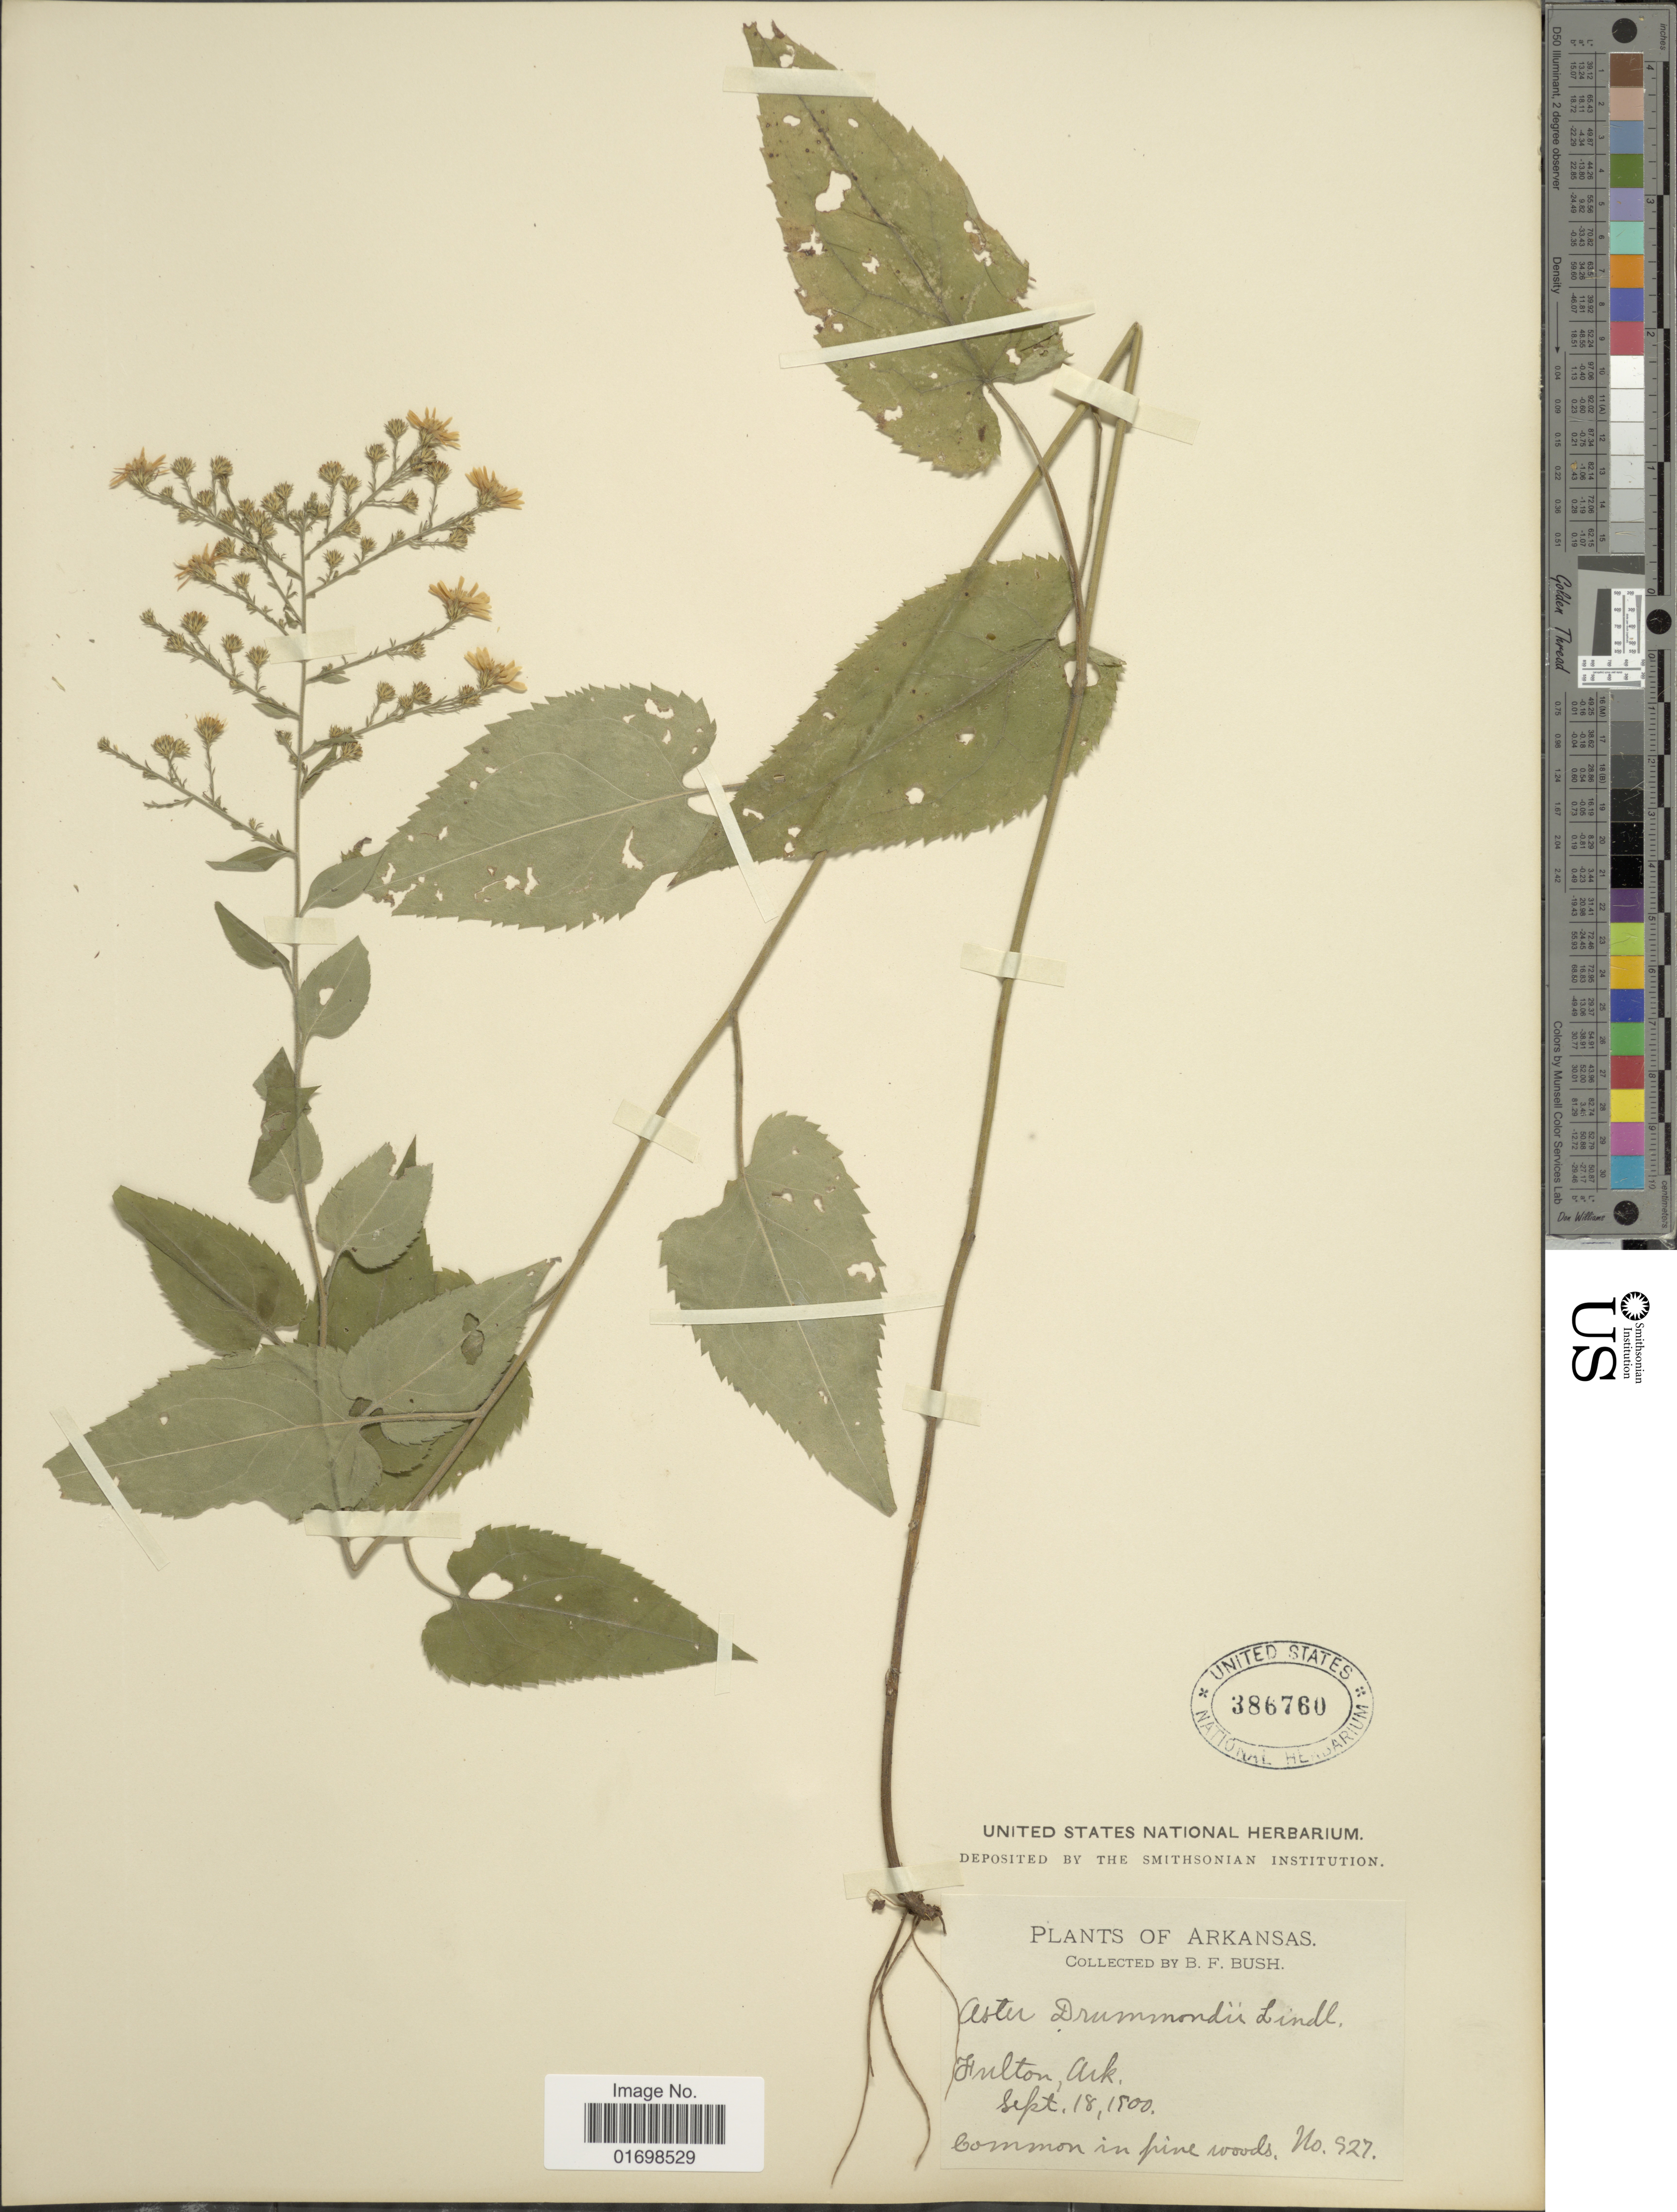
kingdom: Plantae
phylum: Tracheophyta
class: Magnoliopsida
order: Asterales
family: Asteraceae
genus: Symphyotrichum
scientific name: Symphyotrichum drummondii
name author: (Lindl.) G.L. Nesom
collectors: B. F. Bush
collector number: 927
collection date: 1900-09-18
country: United States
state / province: Arkansas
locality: Fulton, Ark.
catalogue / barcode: US 386760